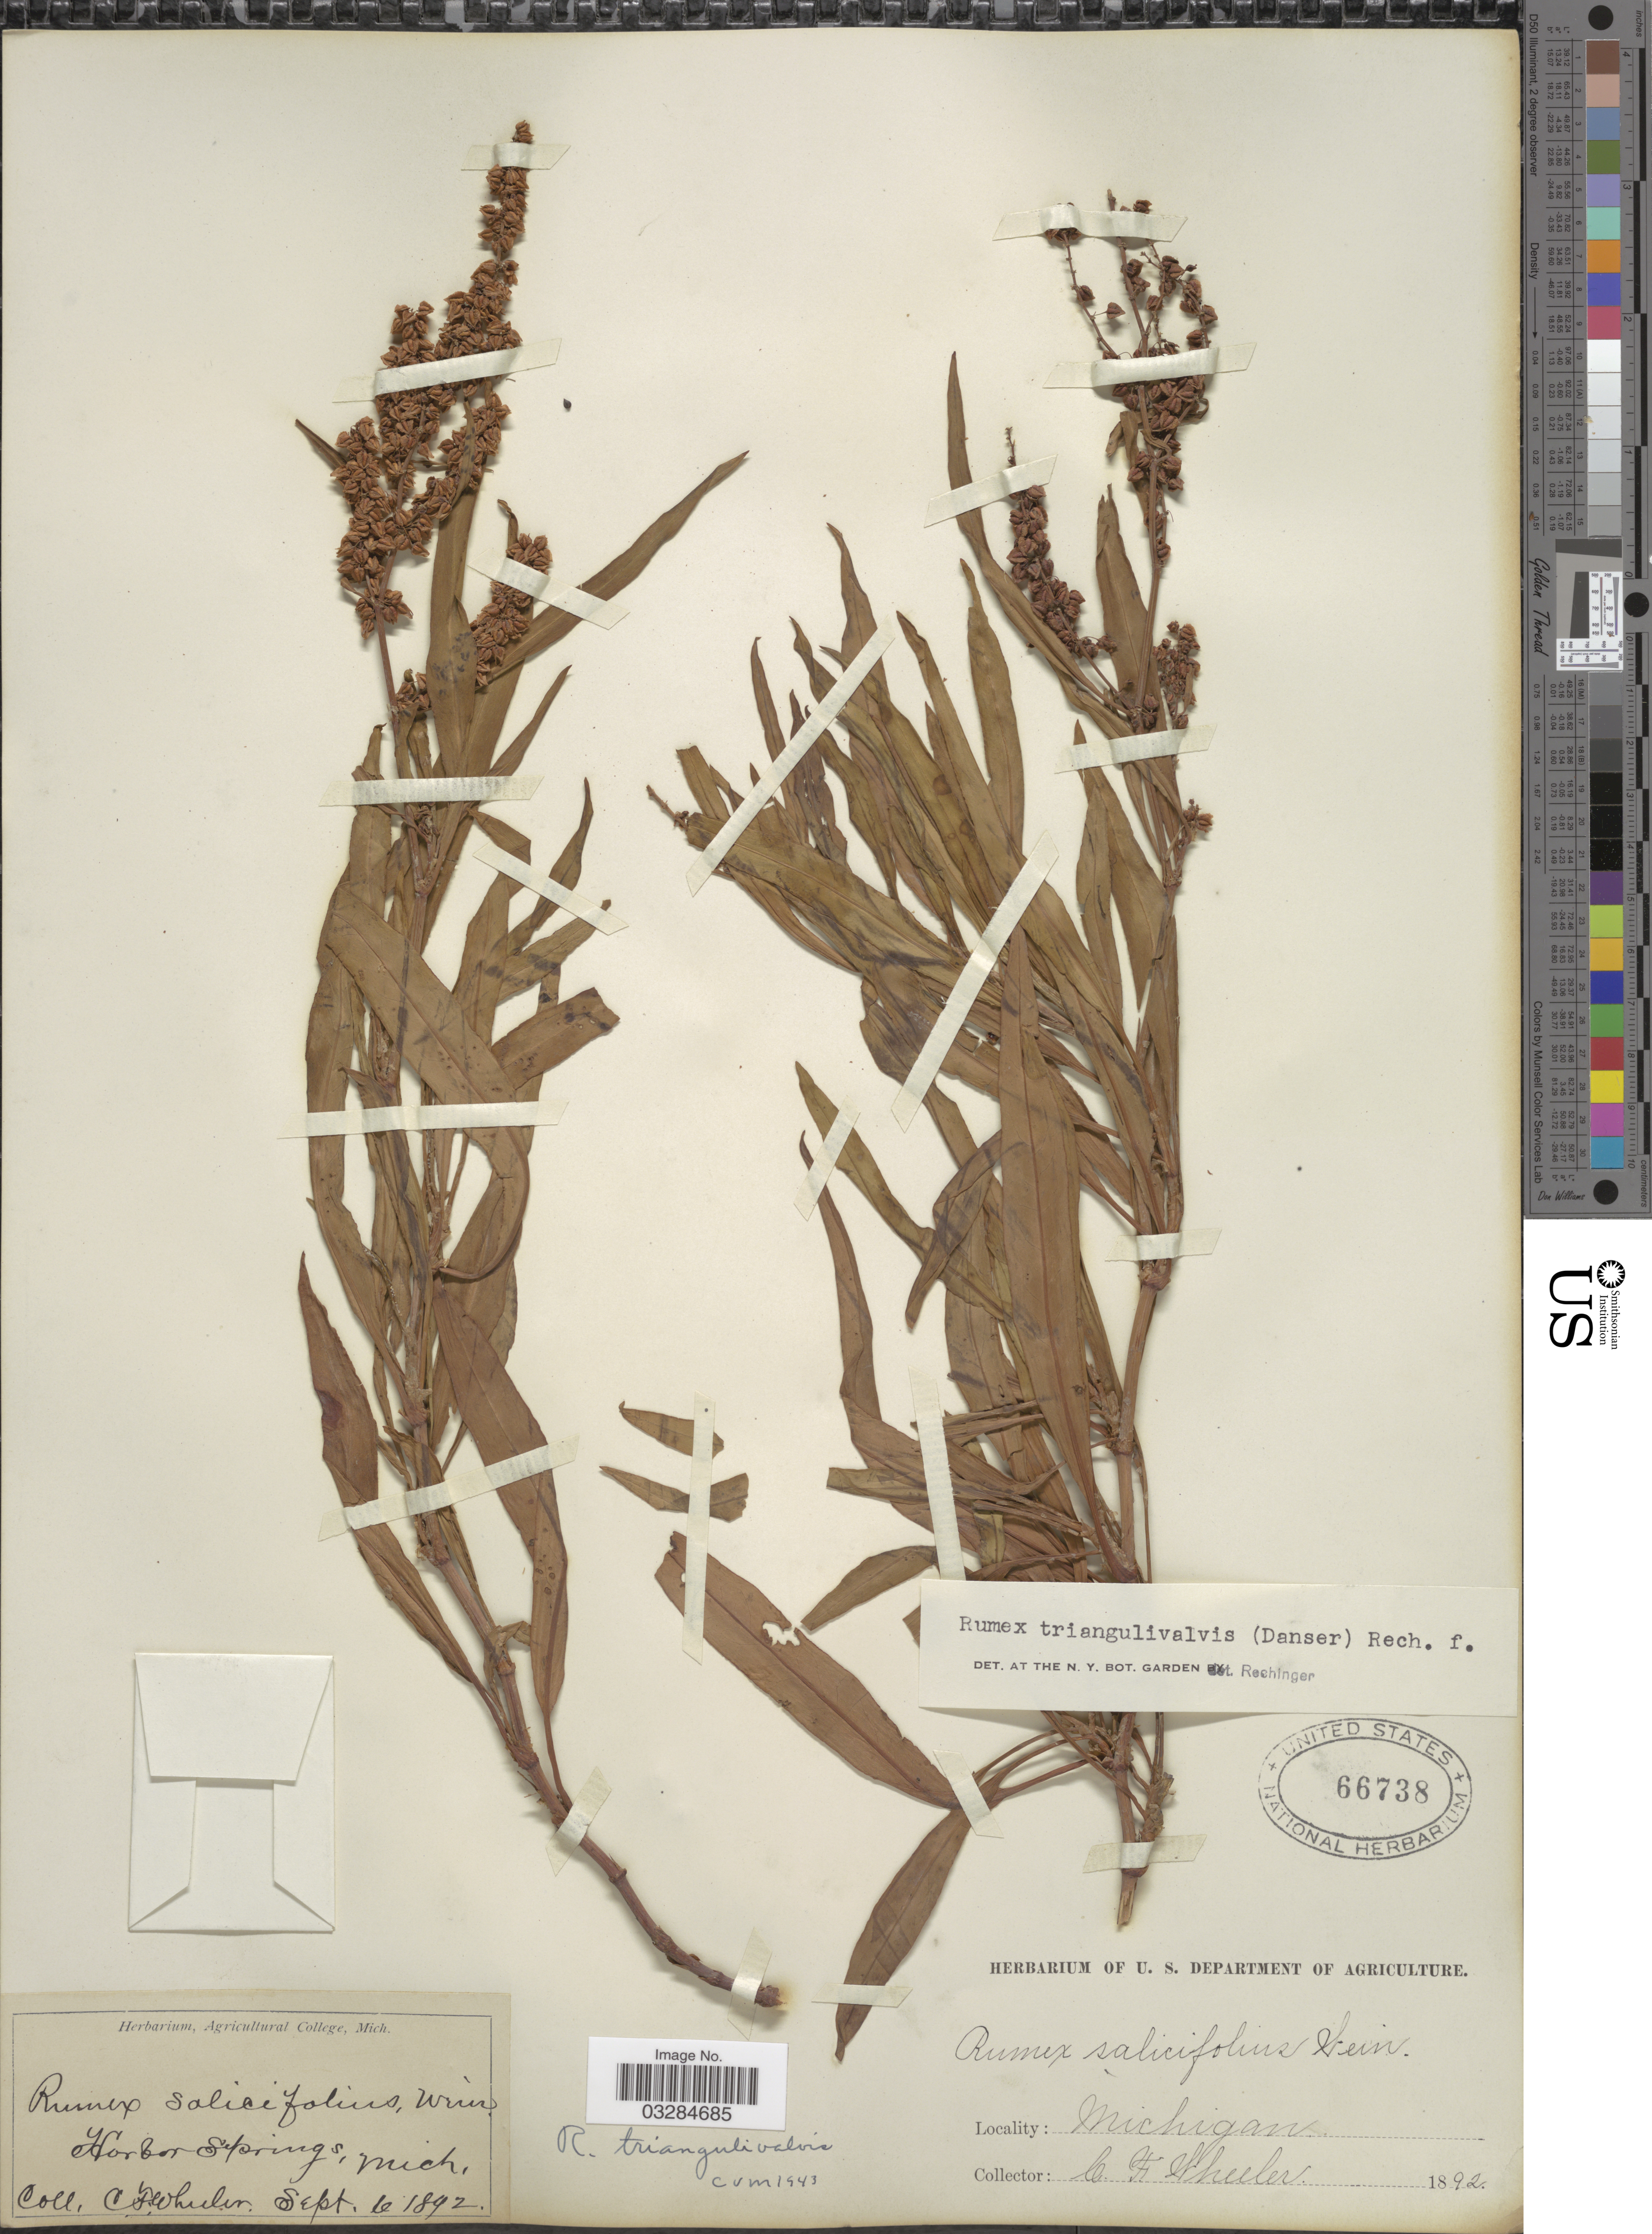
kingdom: Plantae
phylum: Tracheophyta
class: Magnoliopsida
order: Caryophyllales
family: Polygonaceae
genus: Rumex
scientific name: Rumex triangulivalvis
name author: (Danser) Rech. f.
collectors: C. Wheeler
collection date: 1892-09-06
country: United States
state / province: Michigan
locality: Harbor Springs, Mich.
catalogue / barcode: US 66738